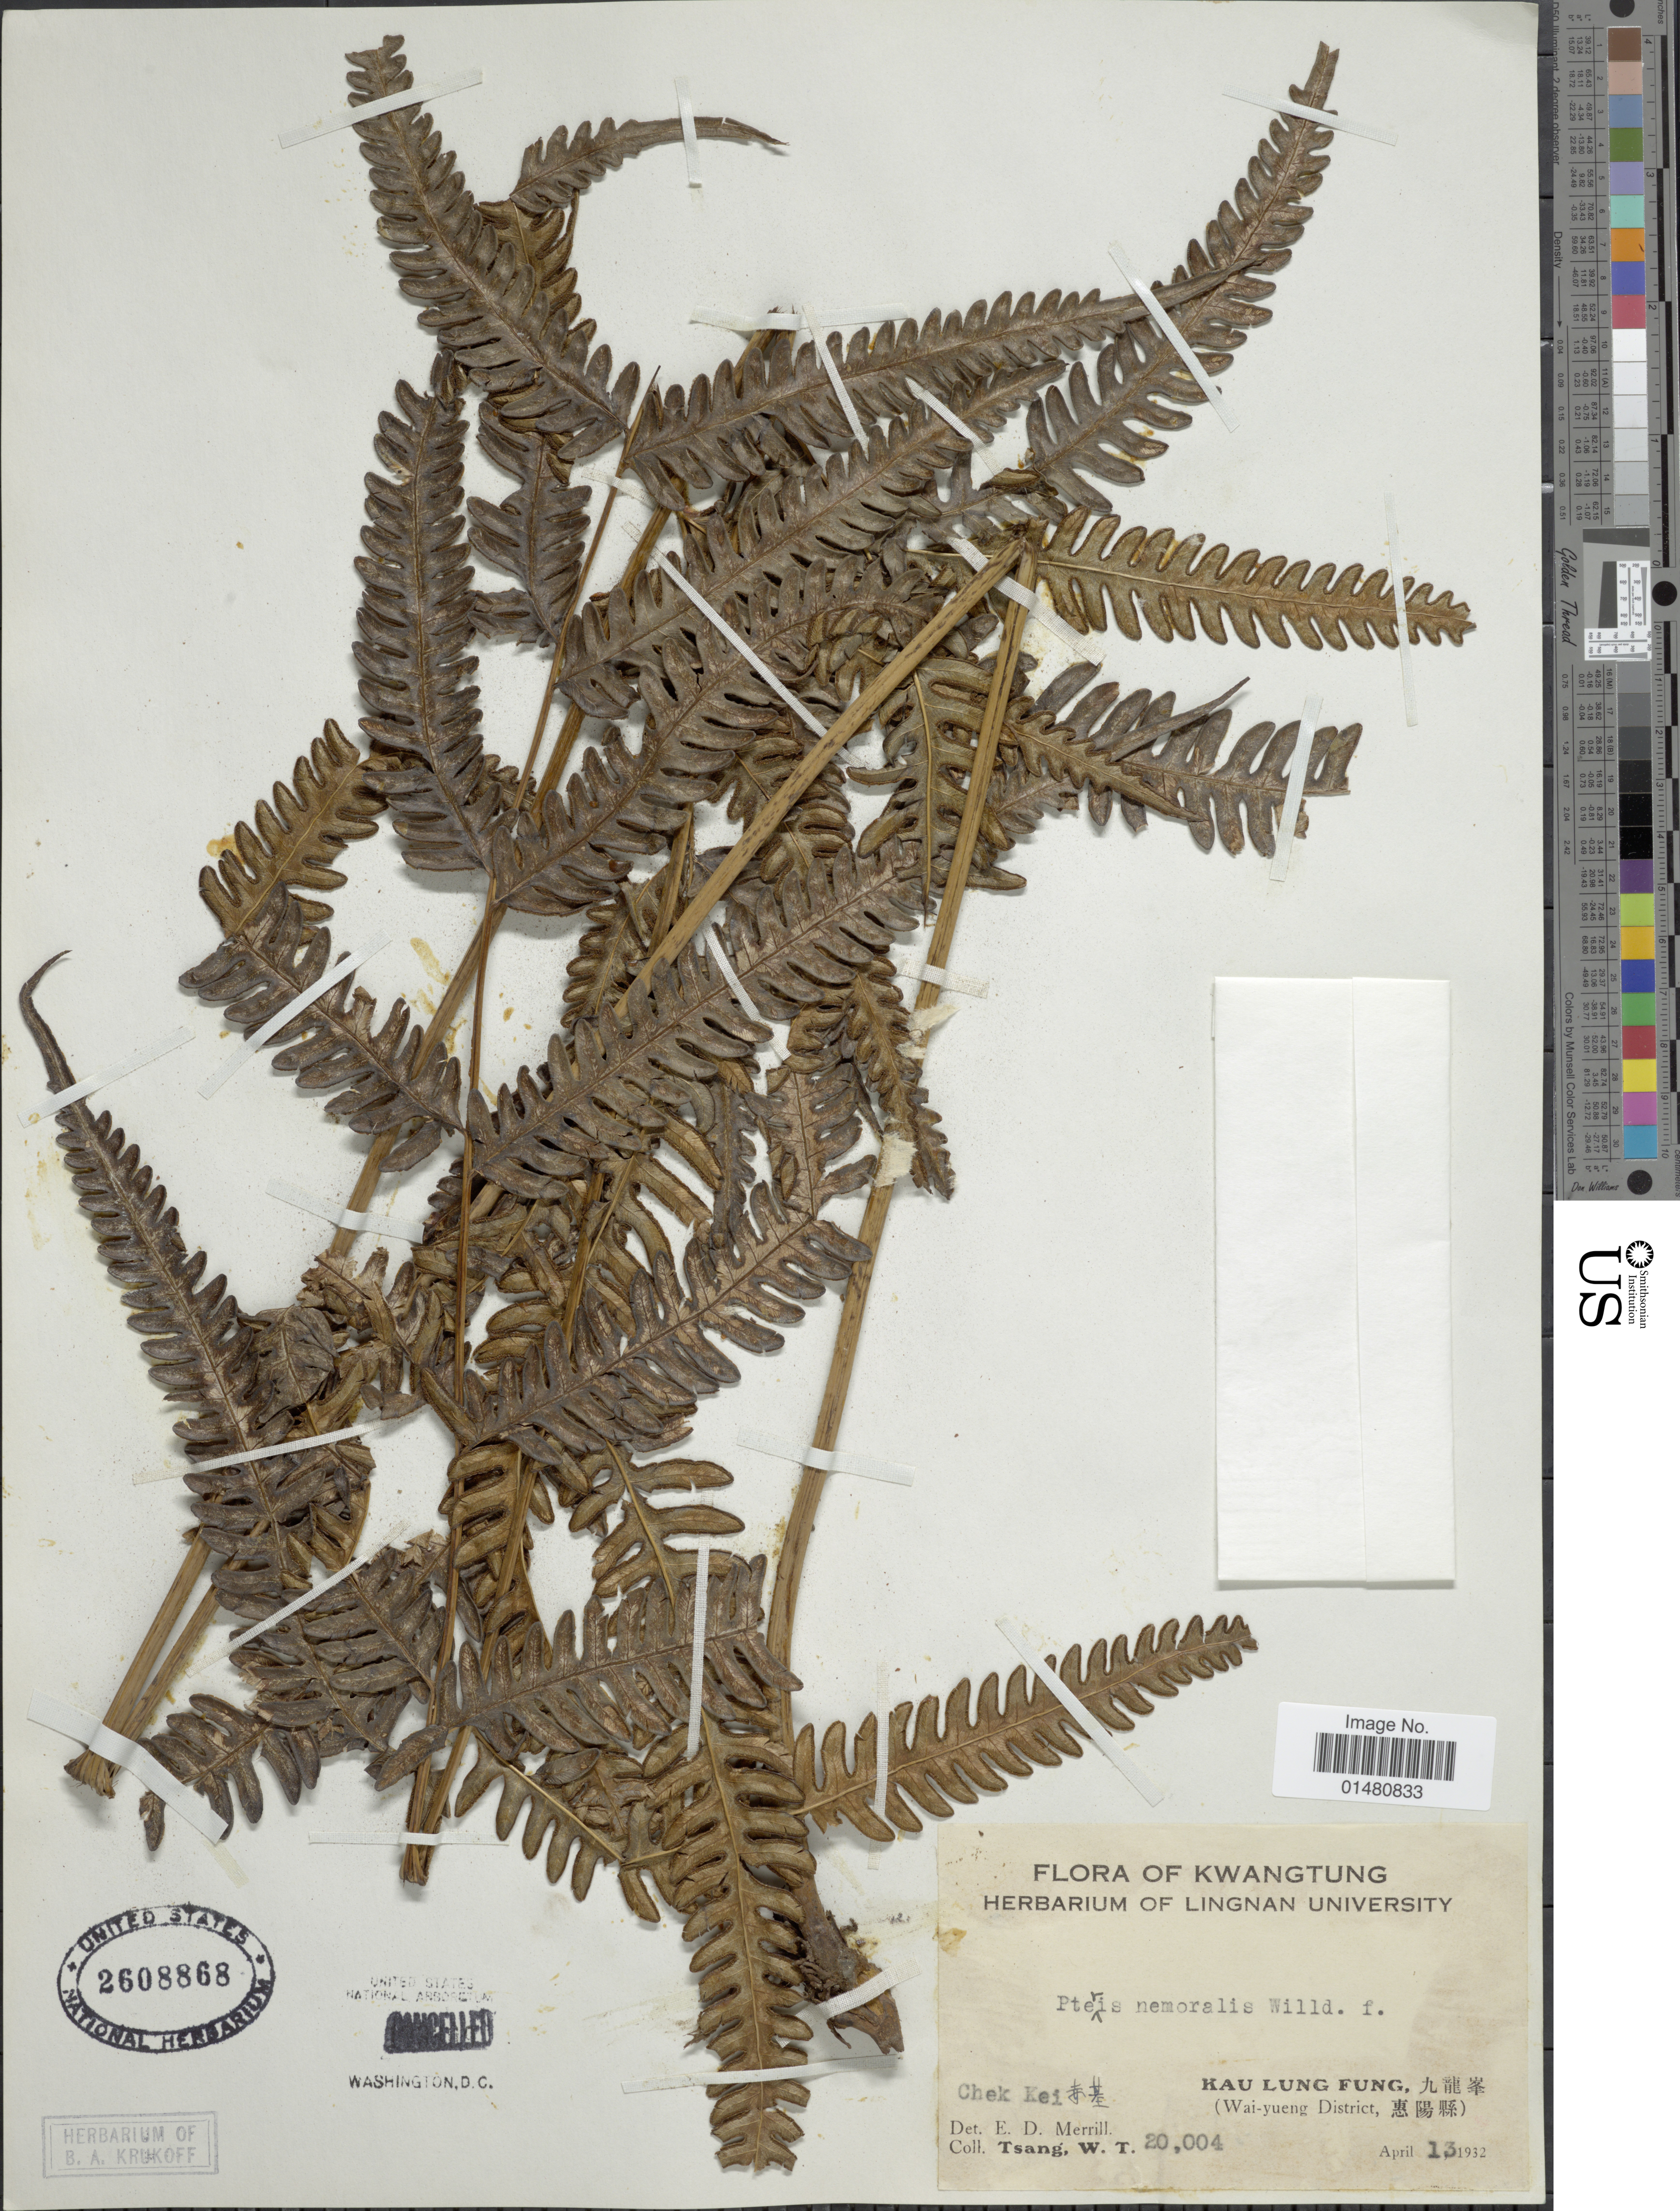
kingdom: Plantae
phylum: Tracheophyta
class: Polypodiopsida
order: Polypodiales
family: Pteridaceae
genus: Pteris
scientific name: Pteris nemoralis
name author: Willd.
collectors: W. T. Tsang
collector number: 20004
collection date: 1932-04-13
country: China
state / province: Guangdong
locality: Kwangtung, Chek Kei X, Kau Lung Fung X, (Wai-yueng District X)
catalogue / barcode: US 2608868